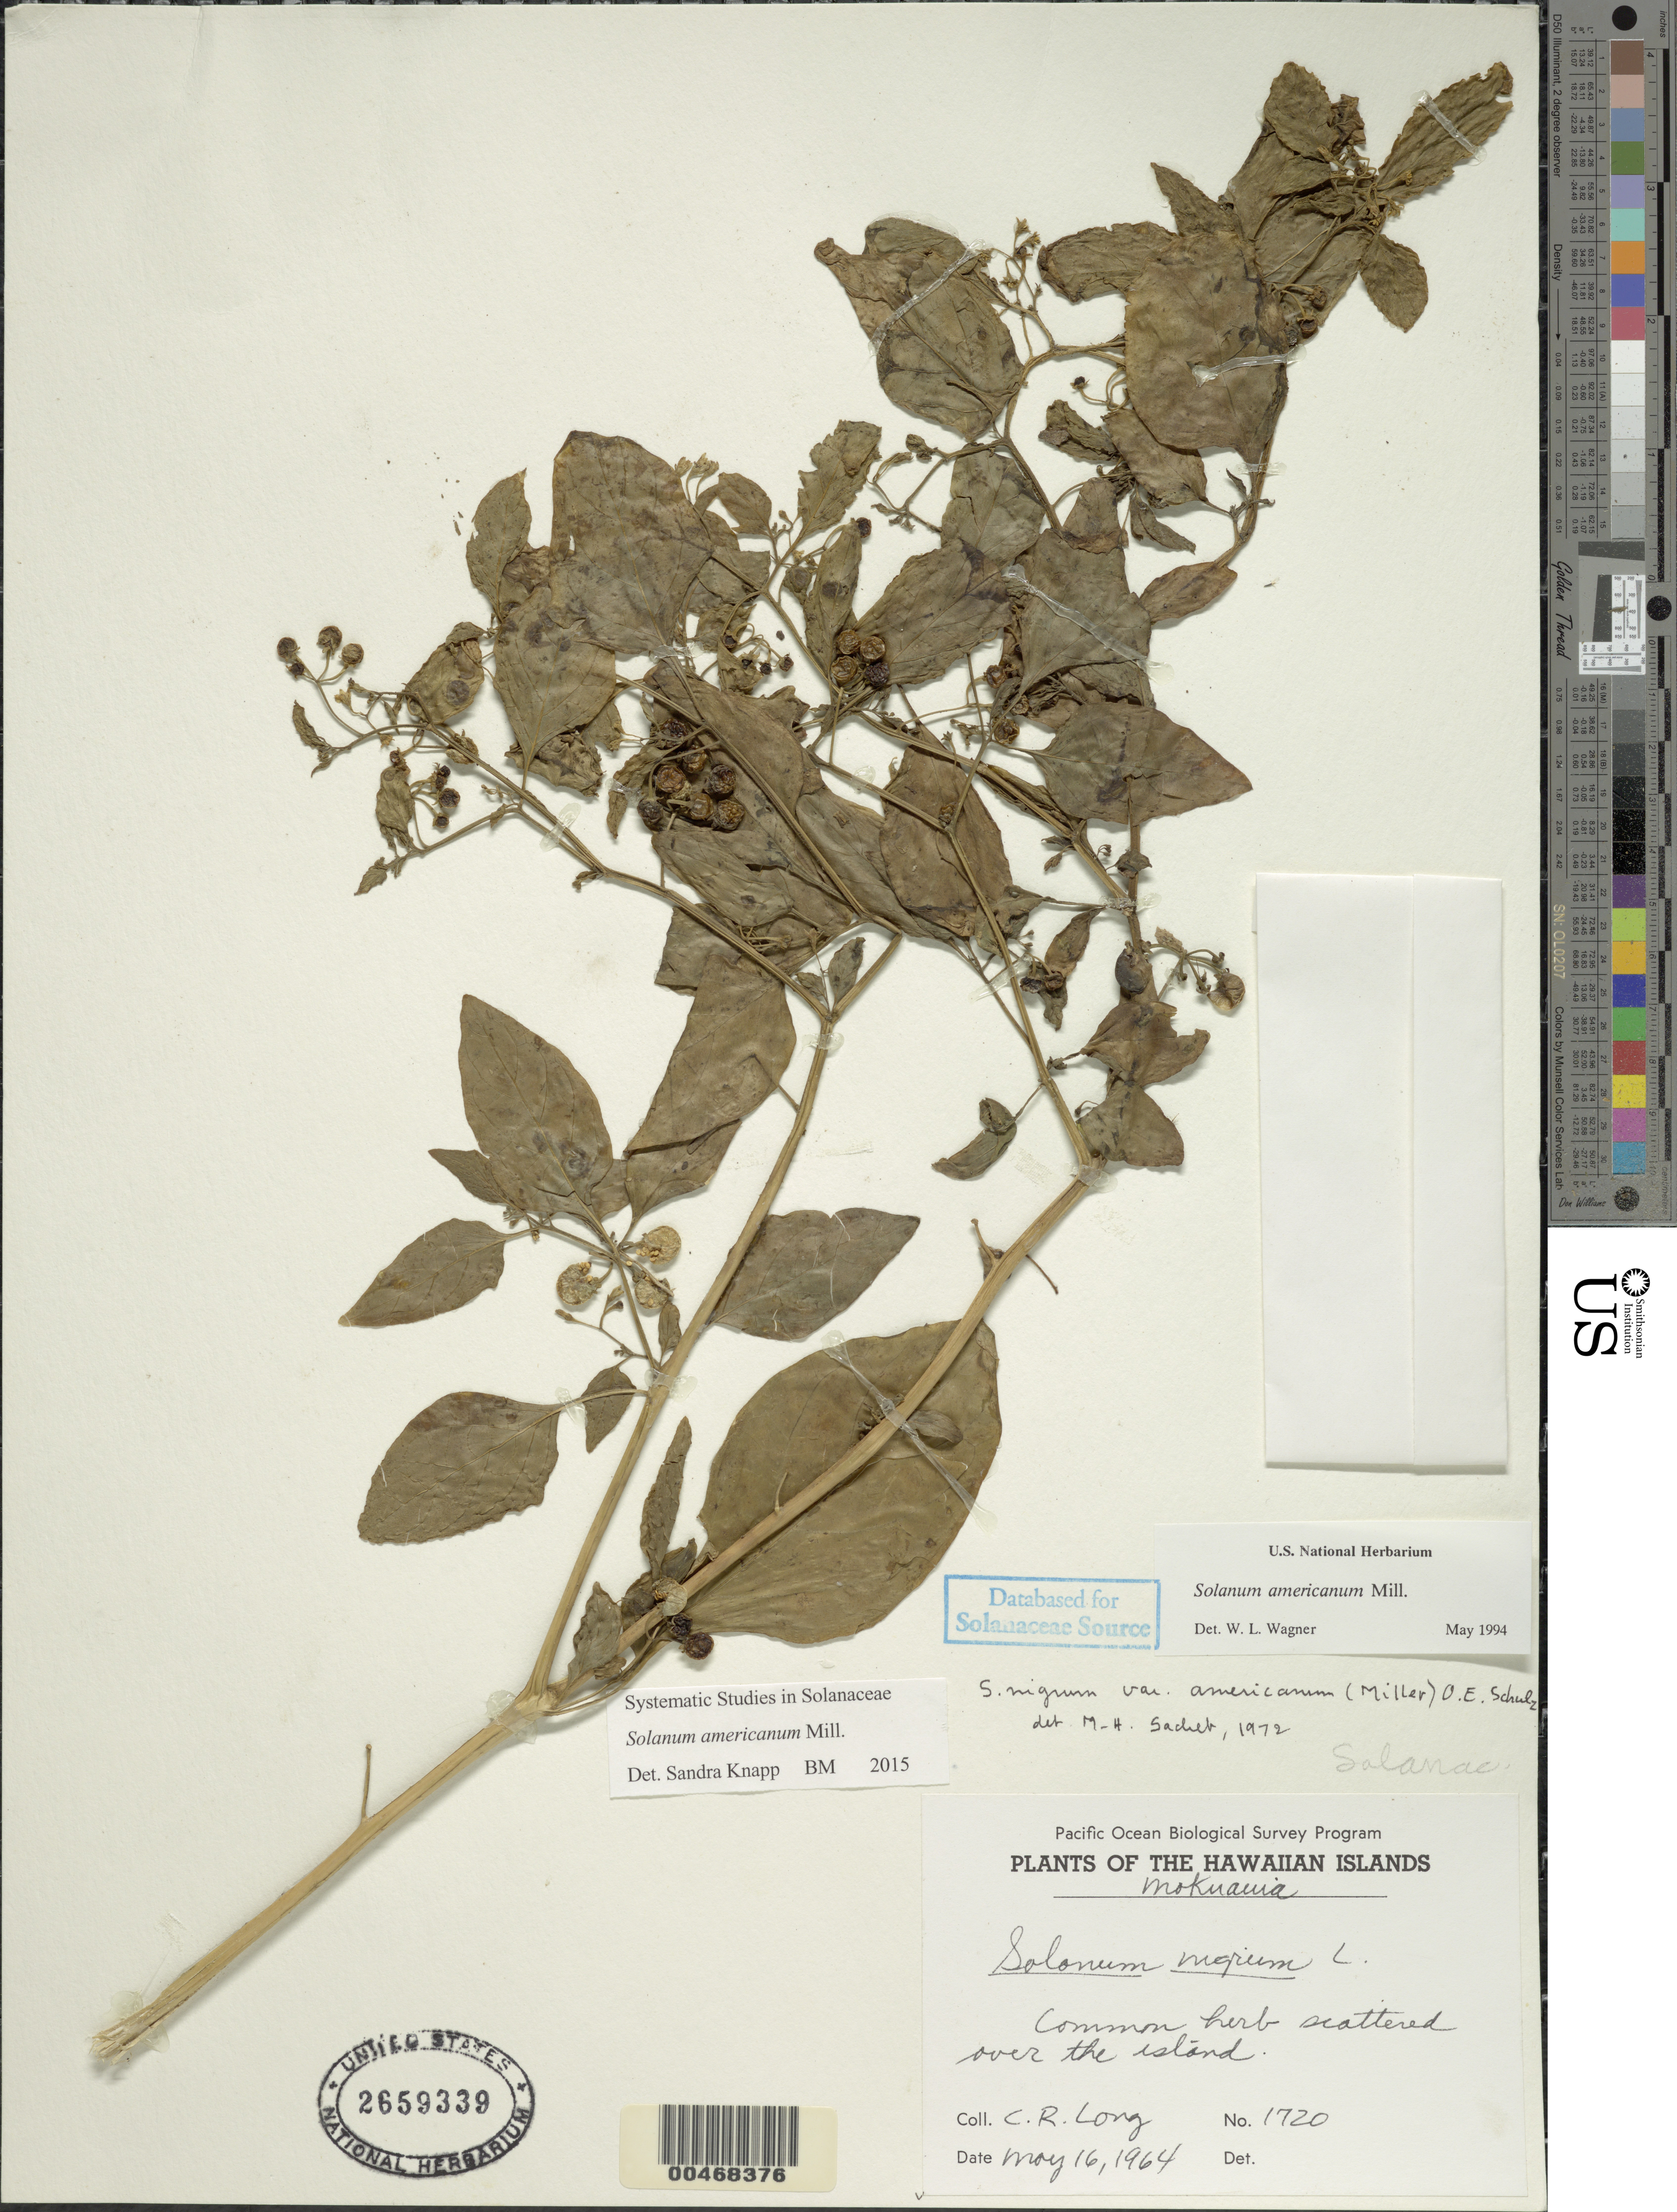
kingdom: Plantae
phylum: Tracheophyta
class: Magnoliopsida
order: Solanales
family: Solanaceae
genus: Solanum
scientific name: Solanum americanum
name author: Mill.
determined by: Wagner, W. L., (BOT), Smithsonian Institution - National Museum of Natural History (UNITED STATES)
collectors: C. Long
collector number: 1720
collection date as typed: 16 May 1964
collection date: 1964-05-16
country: United States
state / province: Hawaii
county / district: Honolulu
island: Oahu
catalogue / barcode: US 2659339